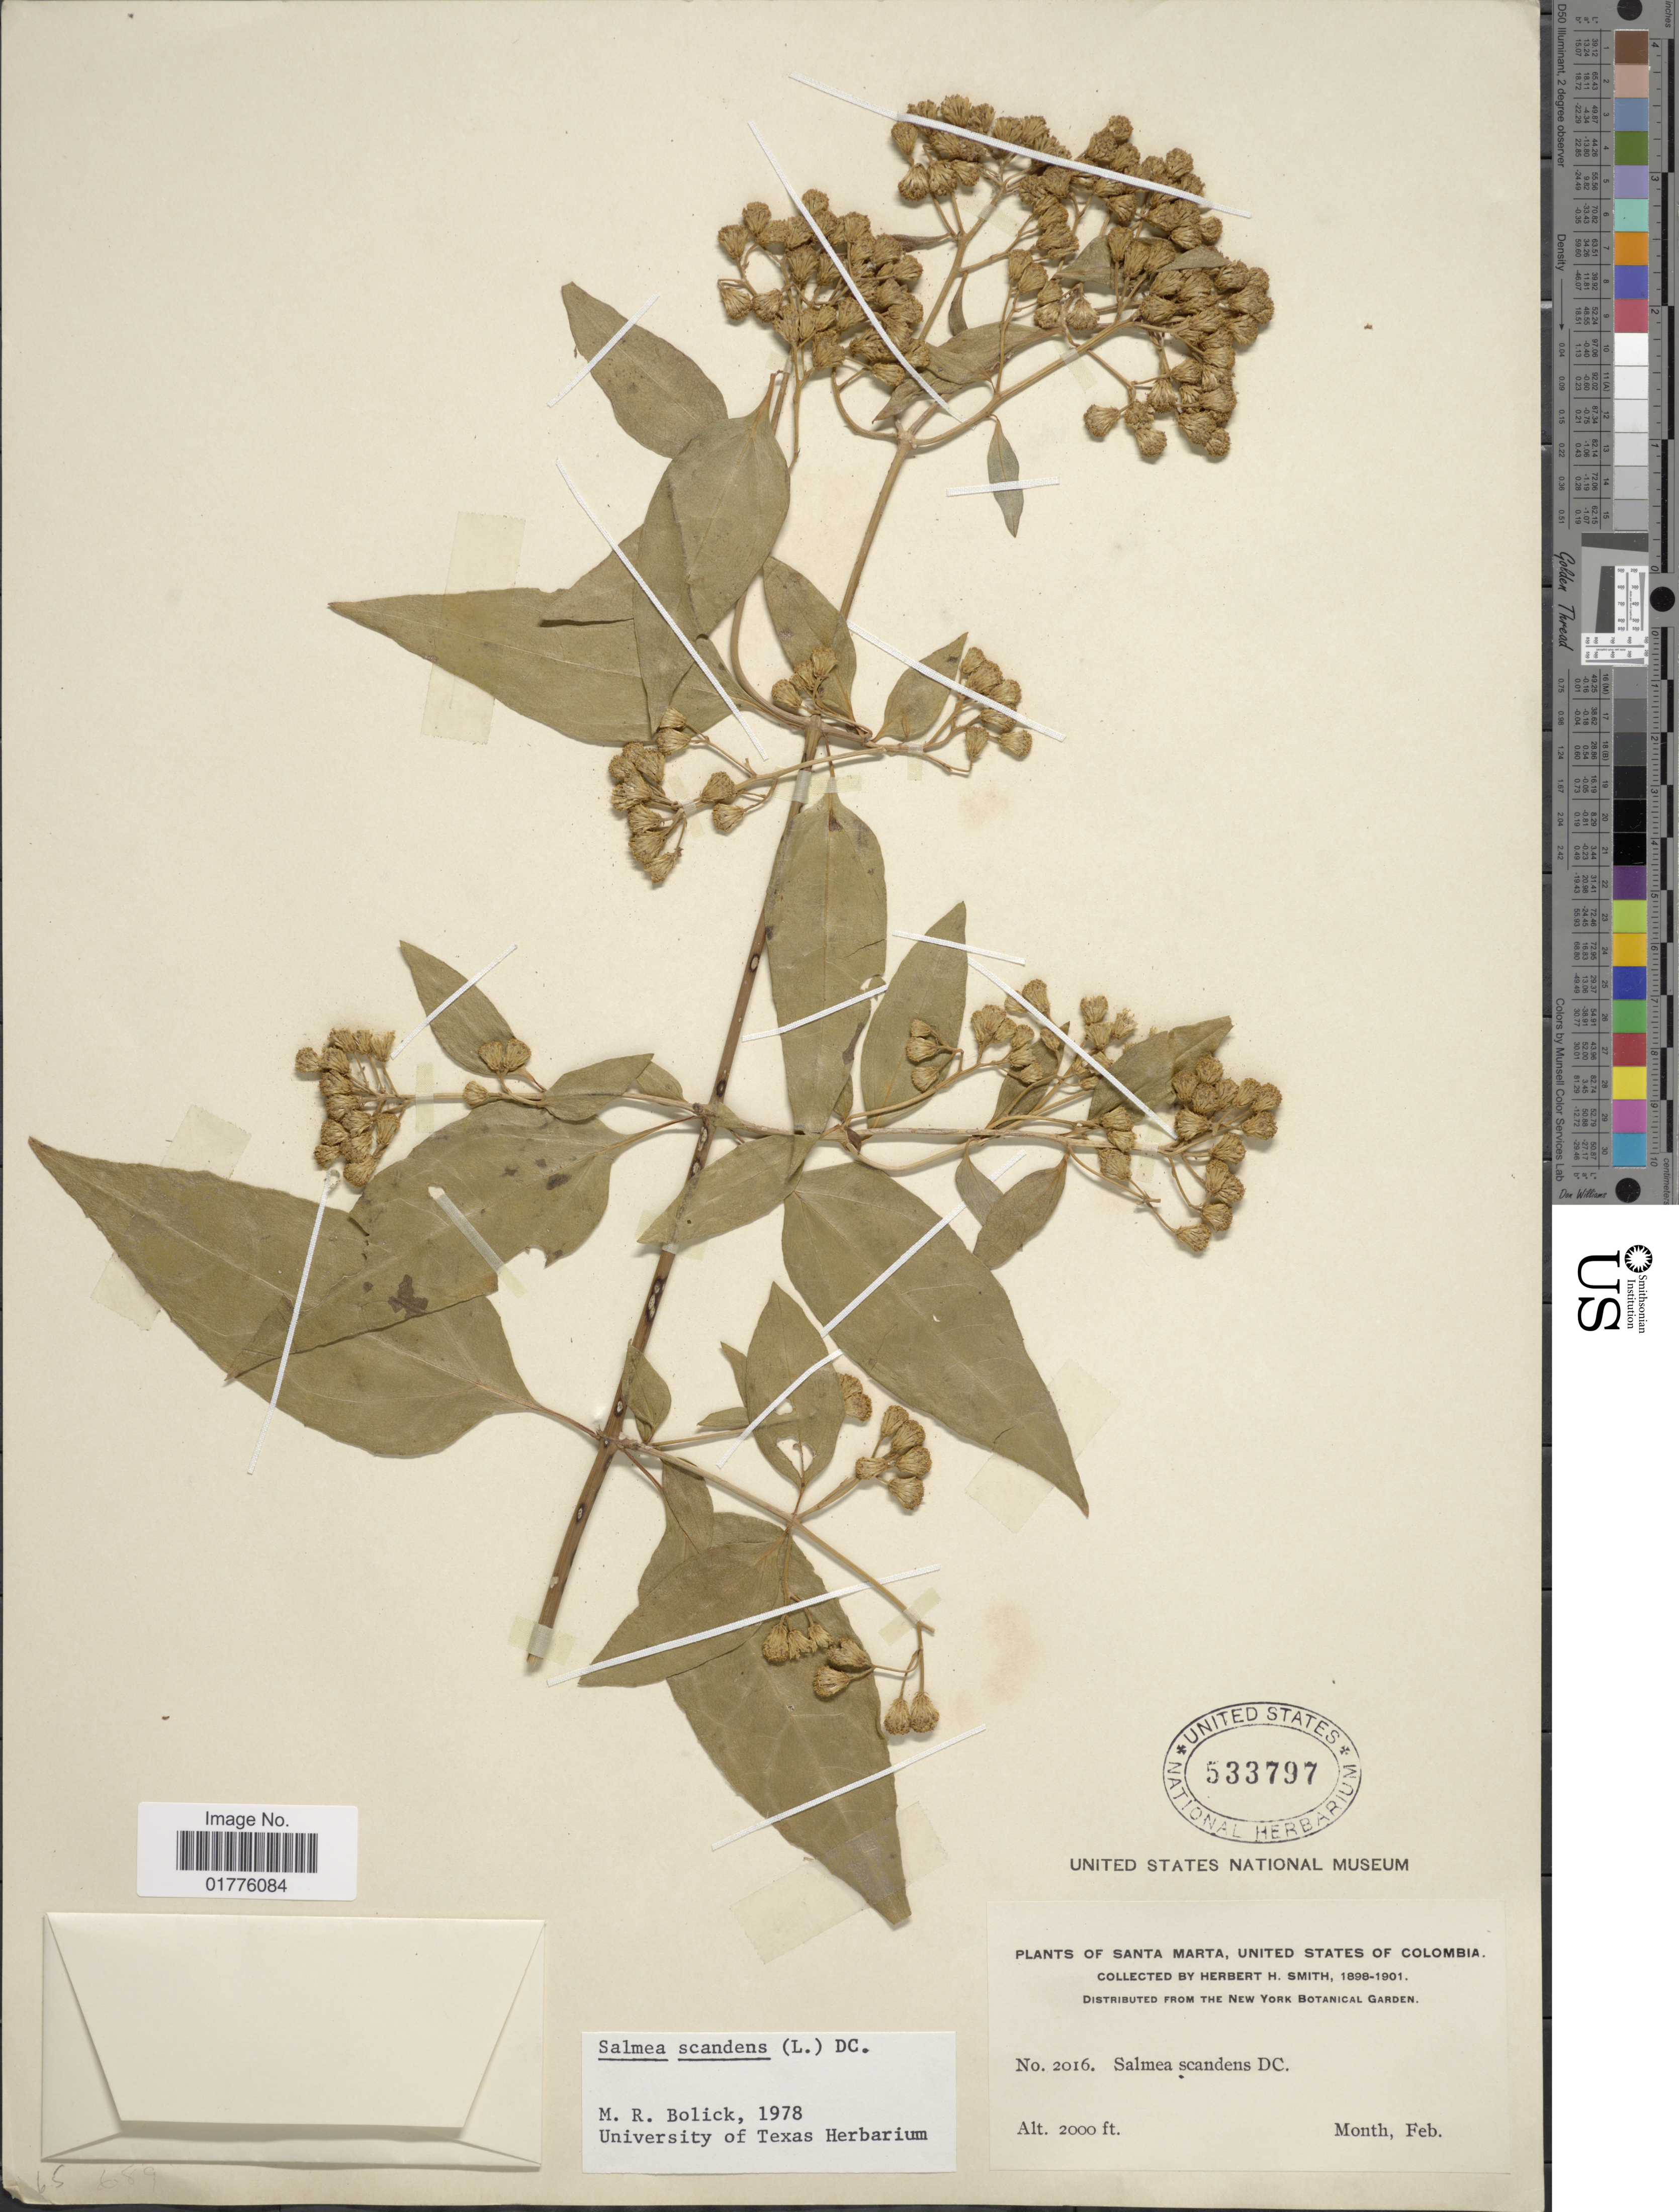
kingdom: Plantae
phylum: Tracheophyta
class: Magnoliopsida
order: Asterales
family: Asteraceae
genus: Salmea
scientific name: Salmea scandens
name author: (L.) DC.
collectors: Herbert H. Smith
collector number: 2016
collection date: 1898-02/1901-02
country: Colombia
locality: Santa Marta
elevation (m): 610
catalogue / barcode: US 533797